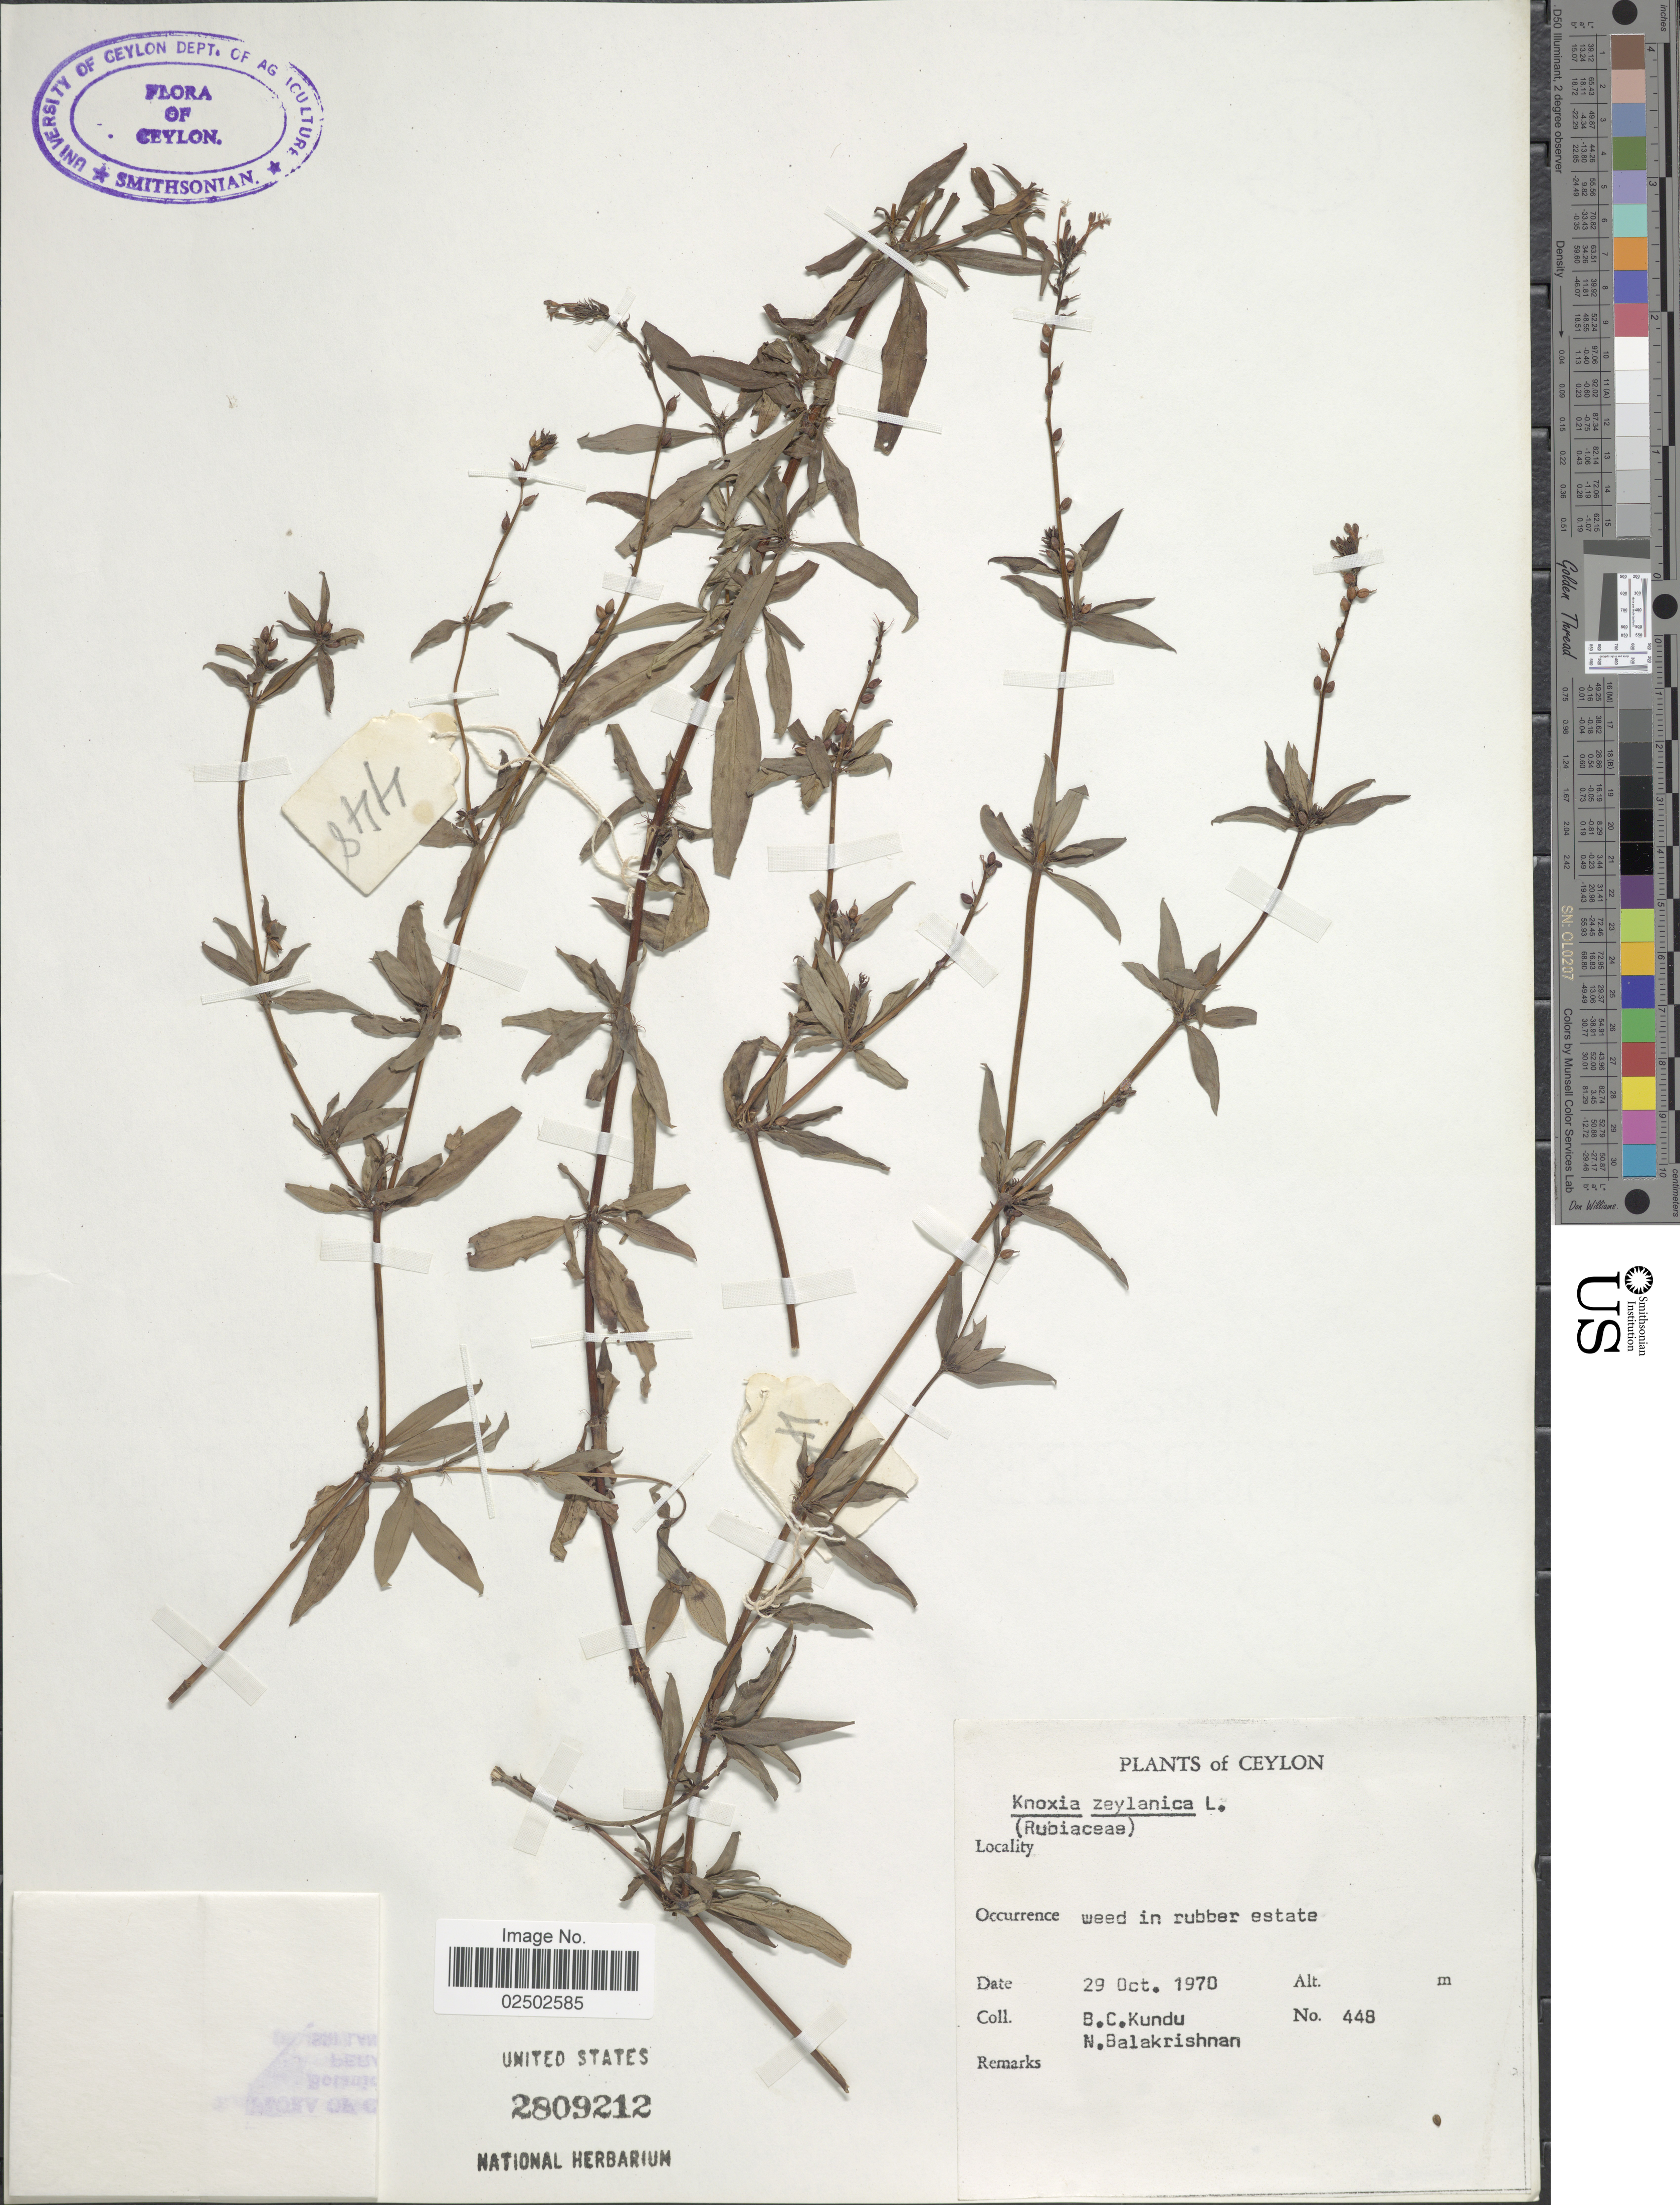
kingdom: Plantae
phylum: Tracheophyta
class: Magnoliopsida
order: Gentianales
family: Rubiaceae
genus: Knoxia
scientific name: Knoxia zeylanica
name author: L.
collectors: B. C. Kundu & N. Balakrishnan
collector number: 448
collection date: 1970-10-29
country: Sri Lanka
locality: Ceylon. weed in rubber estate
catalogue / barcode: US 2809212